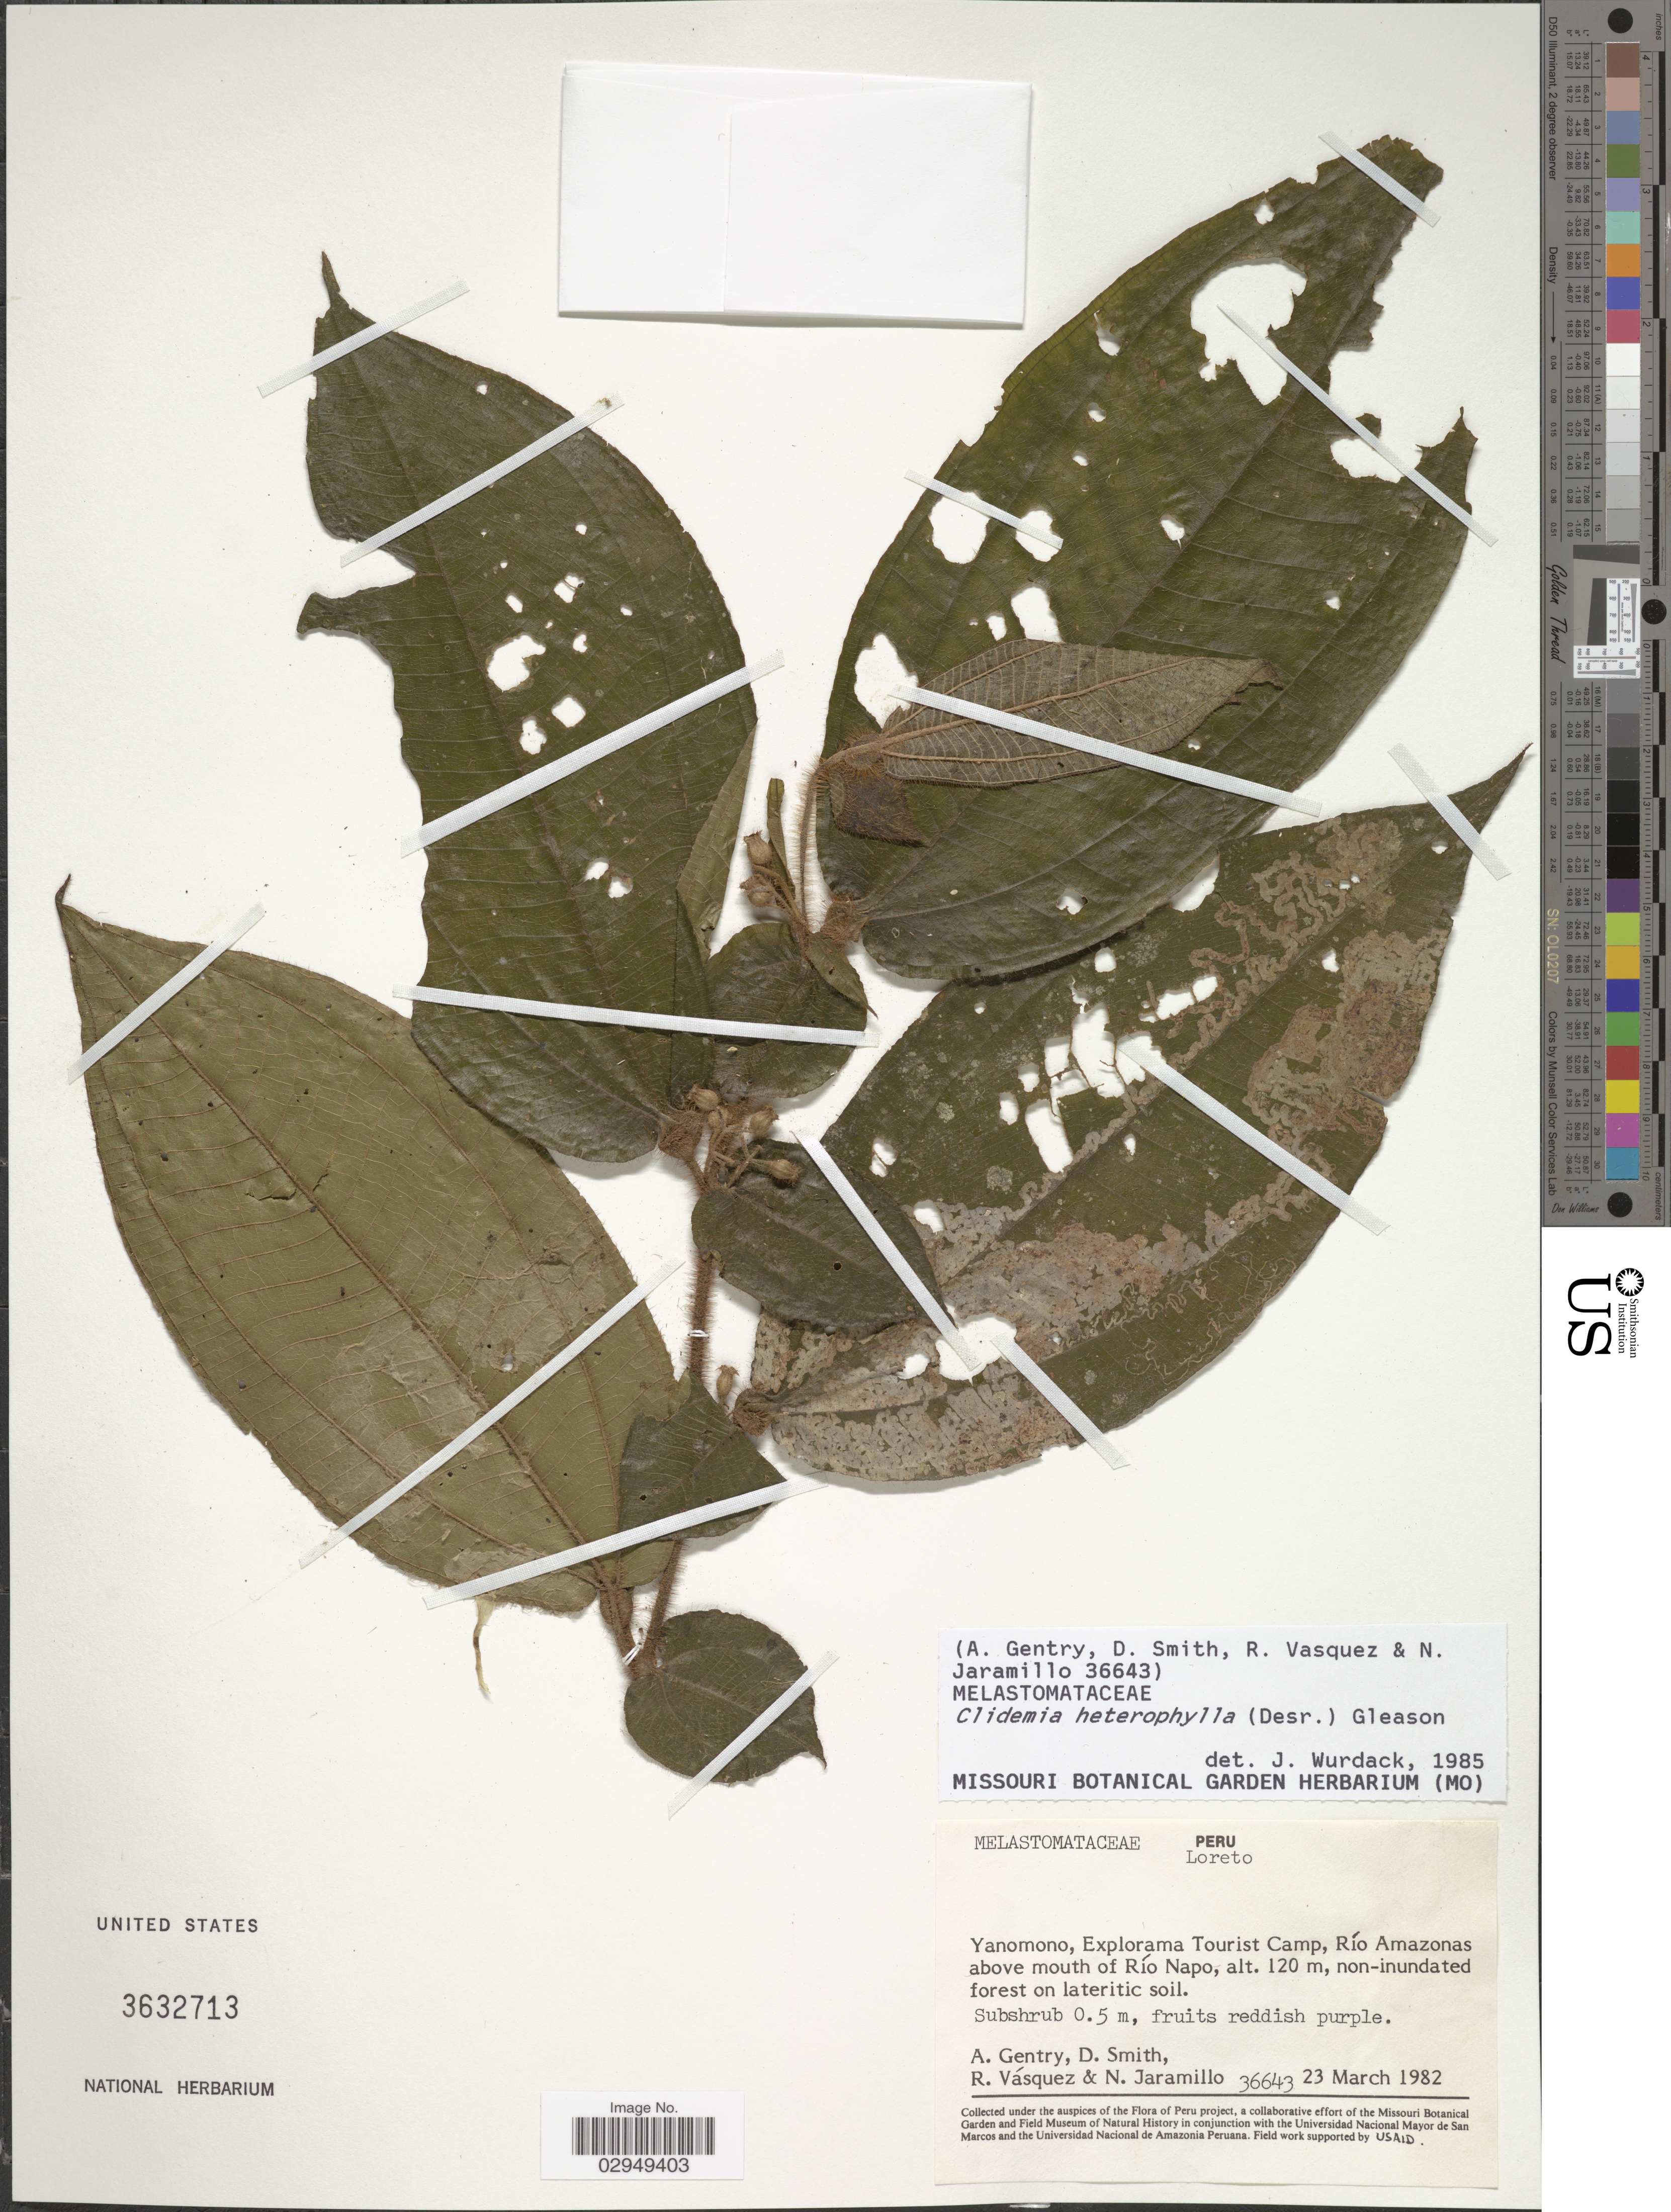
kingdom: Plantae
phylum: Tracheophyta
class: Magnoliopsida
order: Myrtales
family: Melastomataceae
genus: Clidemia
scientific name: Clidemia heterophylla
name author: Steud.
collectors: A. H. Gentry, D. Smith, R. Vásquez & N. Jaramillo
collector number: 36643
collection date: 1982-03-23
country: Peru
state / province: Loreto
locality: Yanomono, Explorama Tourist Camp, Río Amazonas above mouth of Río Napo.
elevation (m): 120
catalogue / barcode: US 3632713